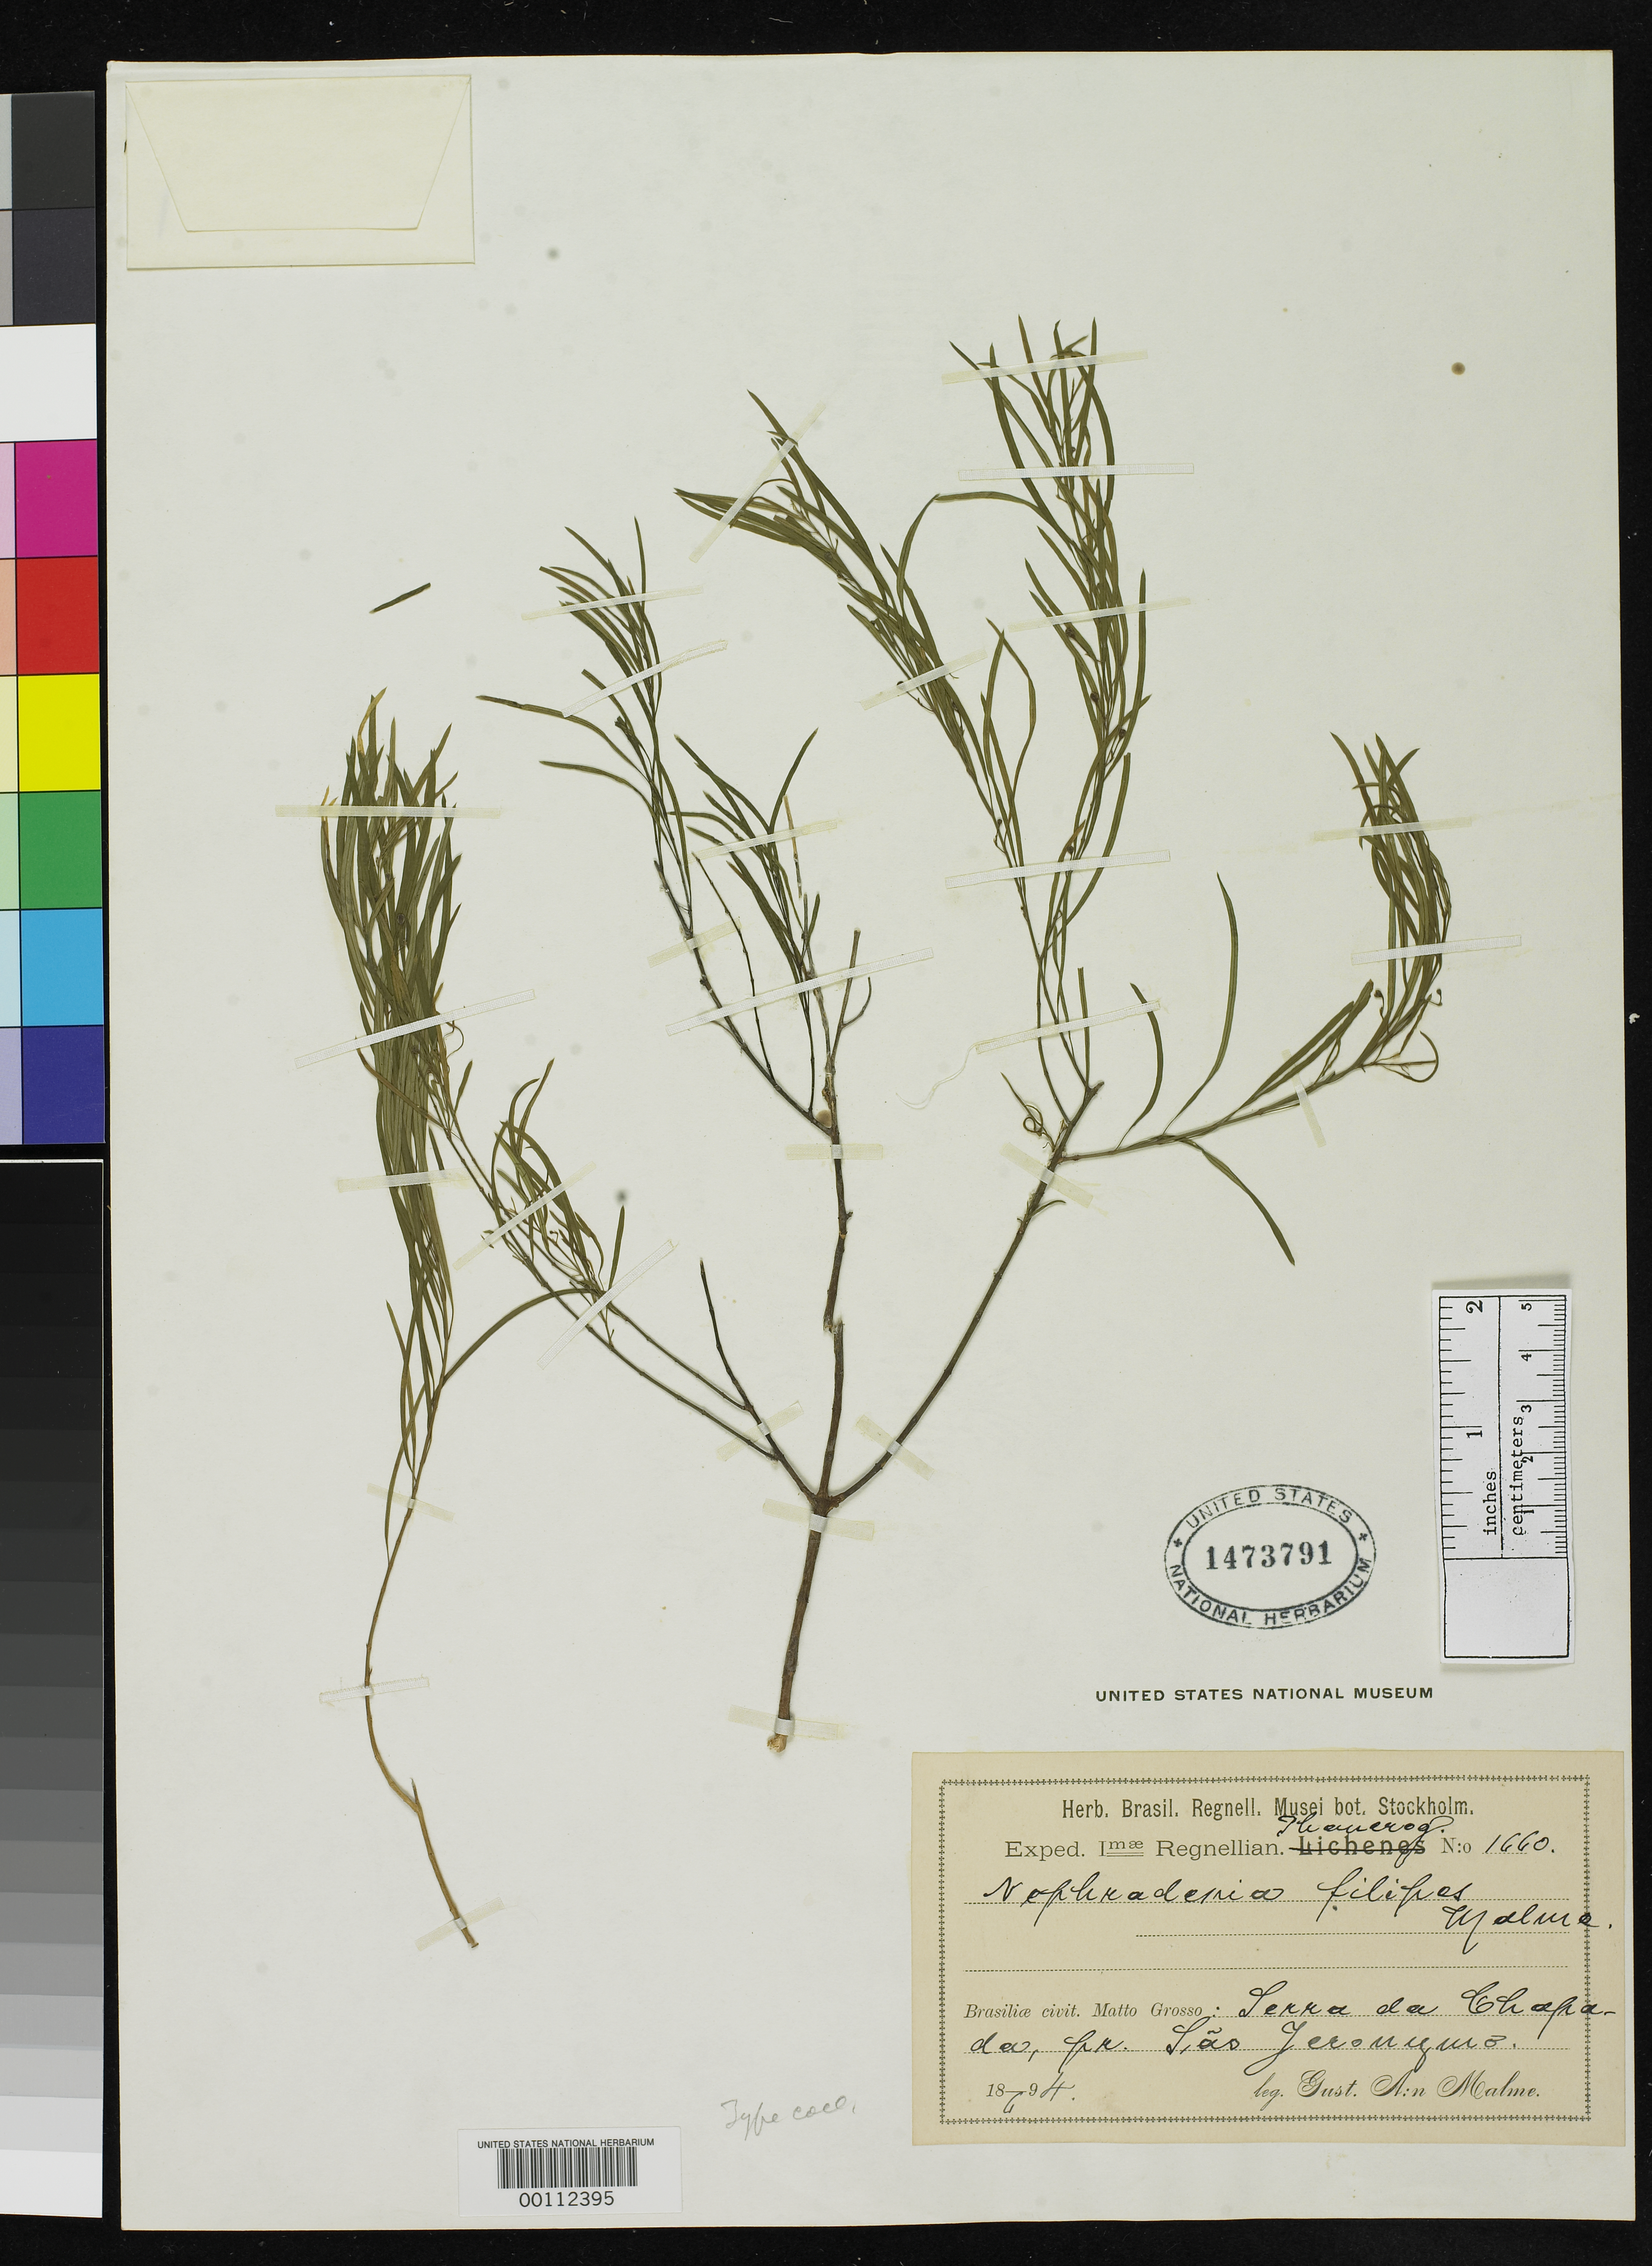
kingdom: Plantae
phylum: Tracheophyta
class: Magnoliopsida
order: Gentianales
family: Apocynaceae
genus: Nephradenia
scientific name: Nephradenia filipes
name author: Malme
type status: Isotype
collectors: G. O. A. Malme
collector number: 1660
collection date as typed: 1894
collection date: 1894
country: Brazil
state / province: Mato Grosso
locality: Serra do Chapado, Sao Jeronymo.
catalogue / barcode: US 1473791